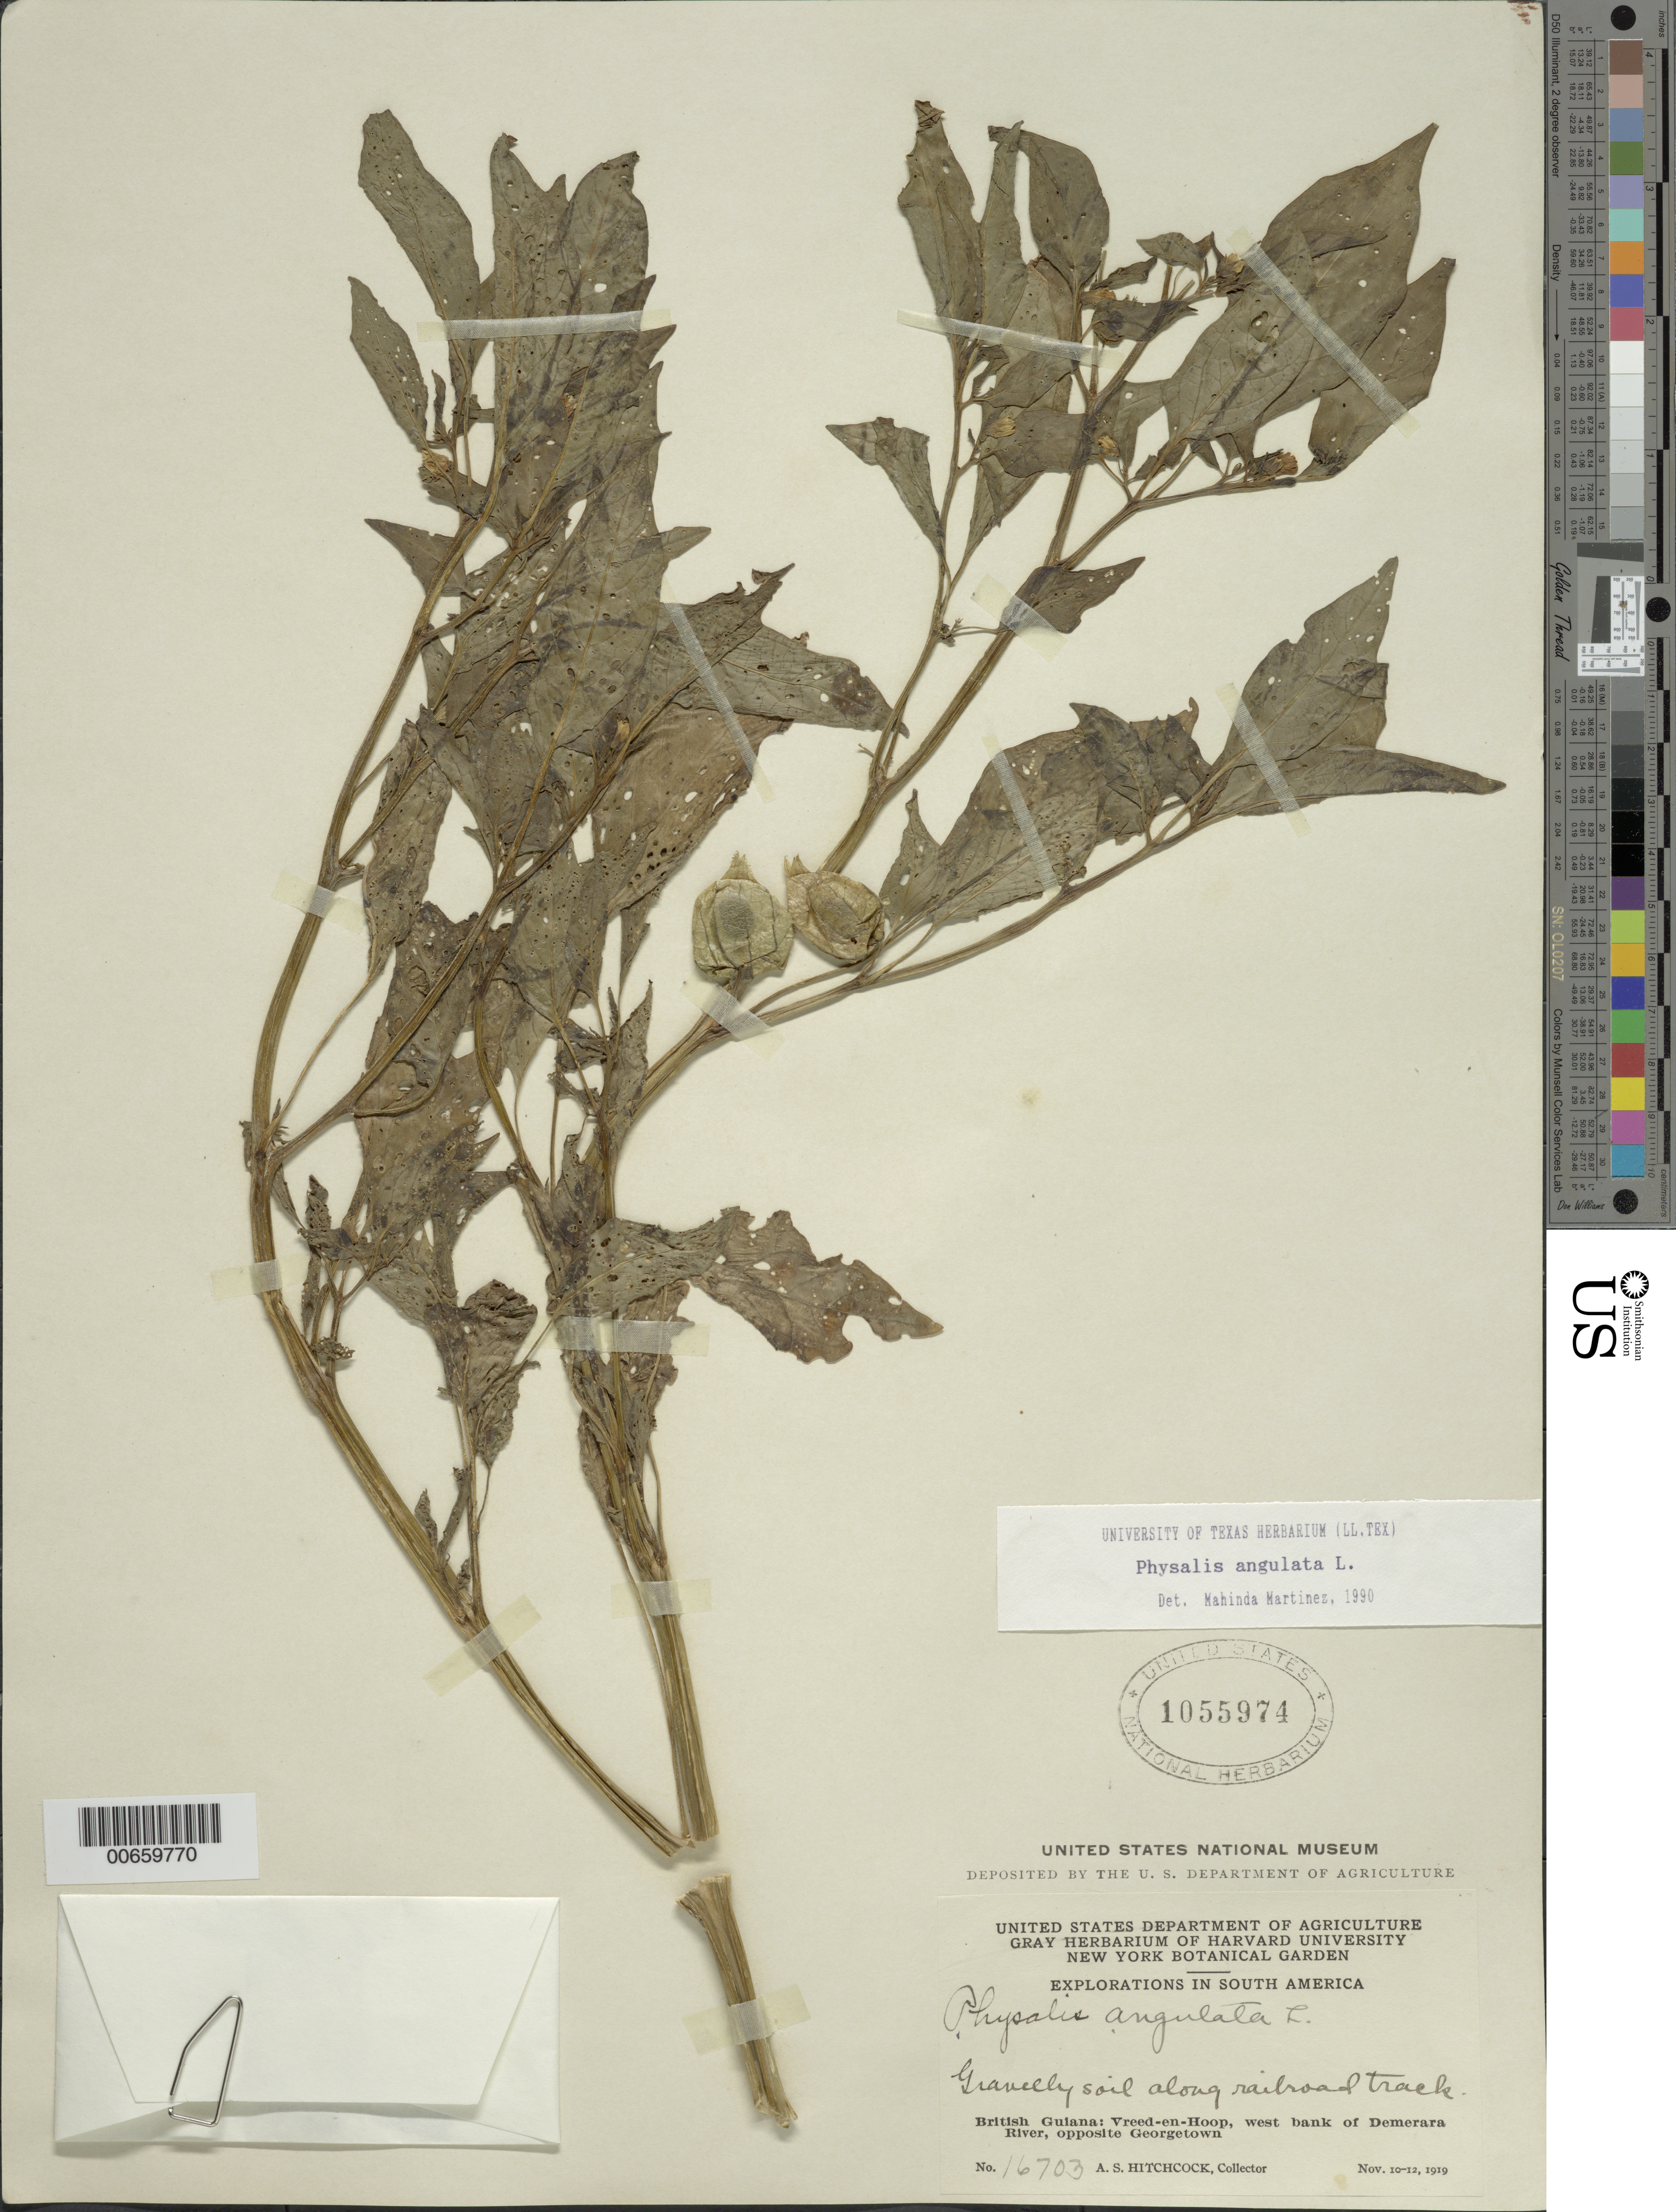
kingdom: Plantae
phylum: Tracheophyta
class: Magnoliopsida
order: Solanales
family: Solanaceae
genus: Physalis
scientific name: Physalis angulata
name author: L.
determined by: Martinez, M.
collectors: A. S. Hitchcock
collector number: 16703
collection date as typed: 10-Nov-19 to 12-Nov-19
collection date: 1919-11-10/1919-11-12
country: Guyana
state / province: Essequibo Isl-W. Demerara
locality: Vreed-en-Hoop, W bank of Demerara R., opposite Georgetown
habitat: Gravely soil along railroad track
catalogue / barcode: US 1055974